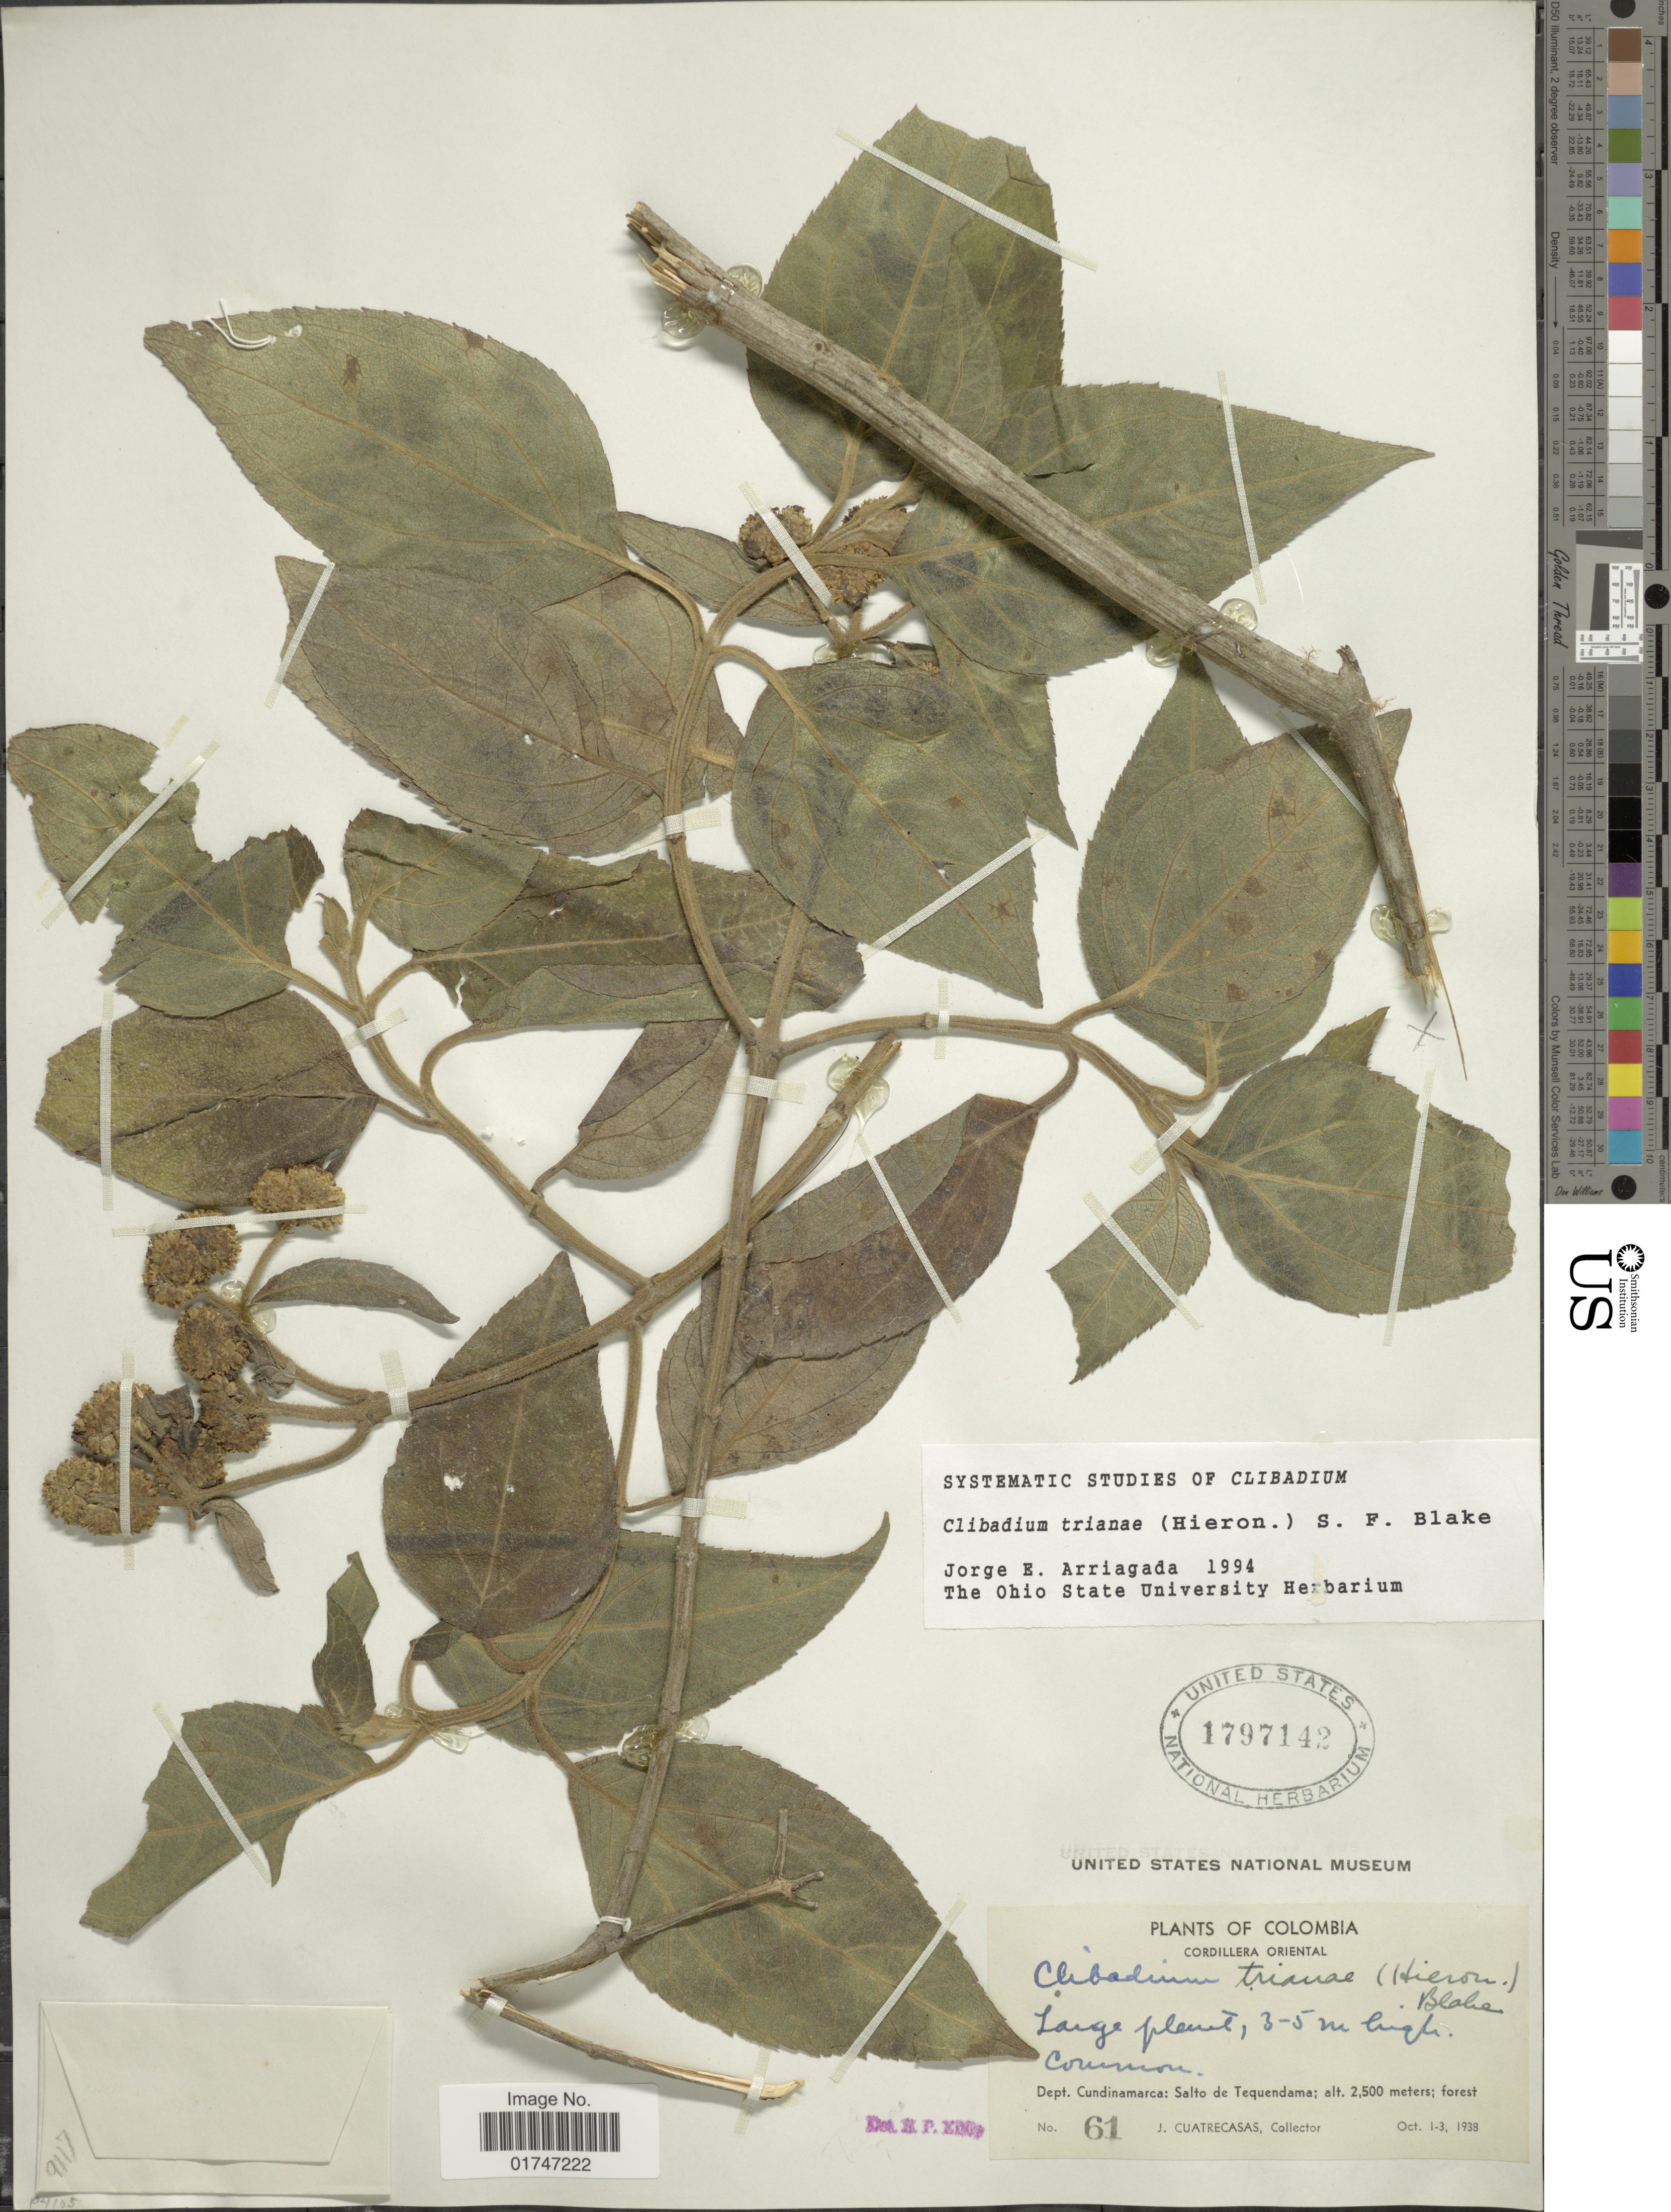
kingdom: Plantae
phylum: Tracheophyta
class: Magnoliopsida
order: Asterales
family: Asteraceae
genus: Clibadium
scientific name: Clibadium trianae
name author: (Hieron.) S.F. Blake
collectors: J. Cuatrecasas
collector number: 61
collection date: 1938-10-01/1938-10-03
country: Colombia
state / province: Cundinamarca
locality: Cordillera Oriental. Dept. Cundinamarca: Salto de Tequendama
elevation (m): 2500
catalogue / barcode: US 1797142